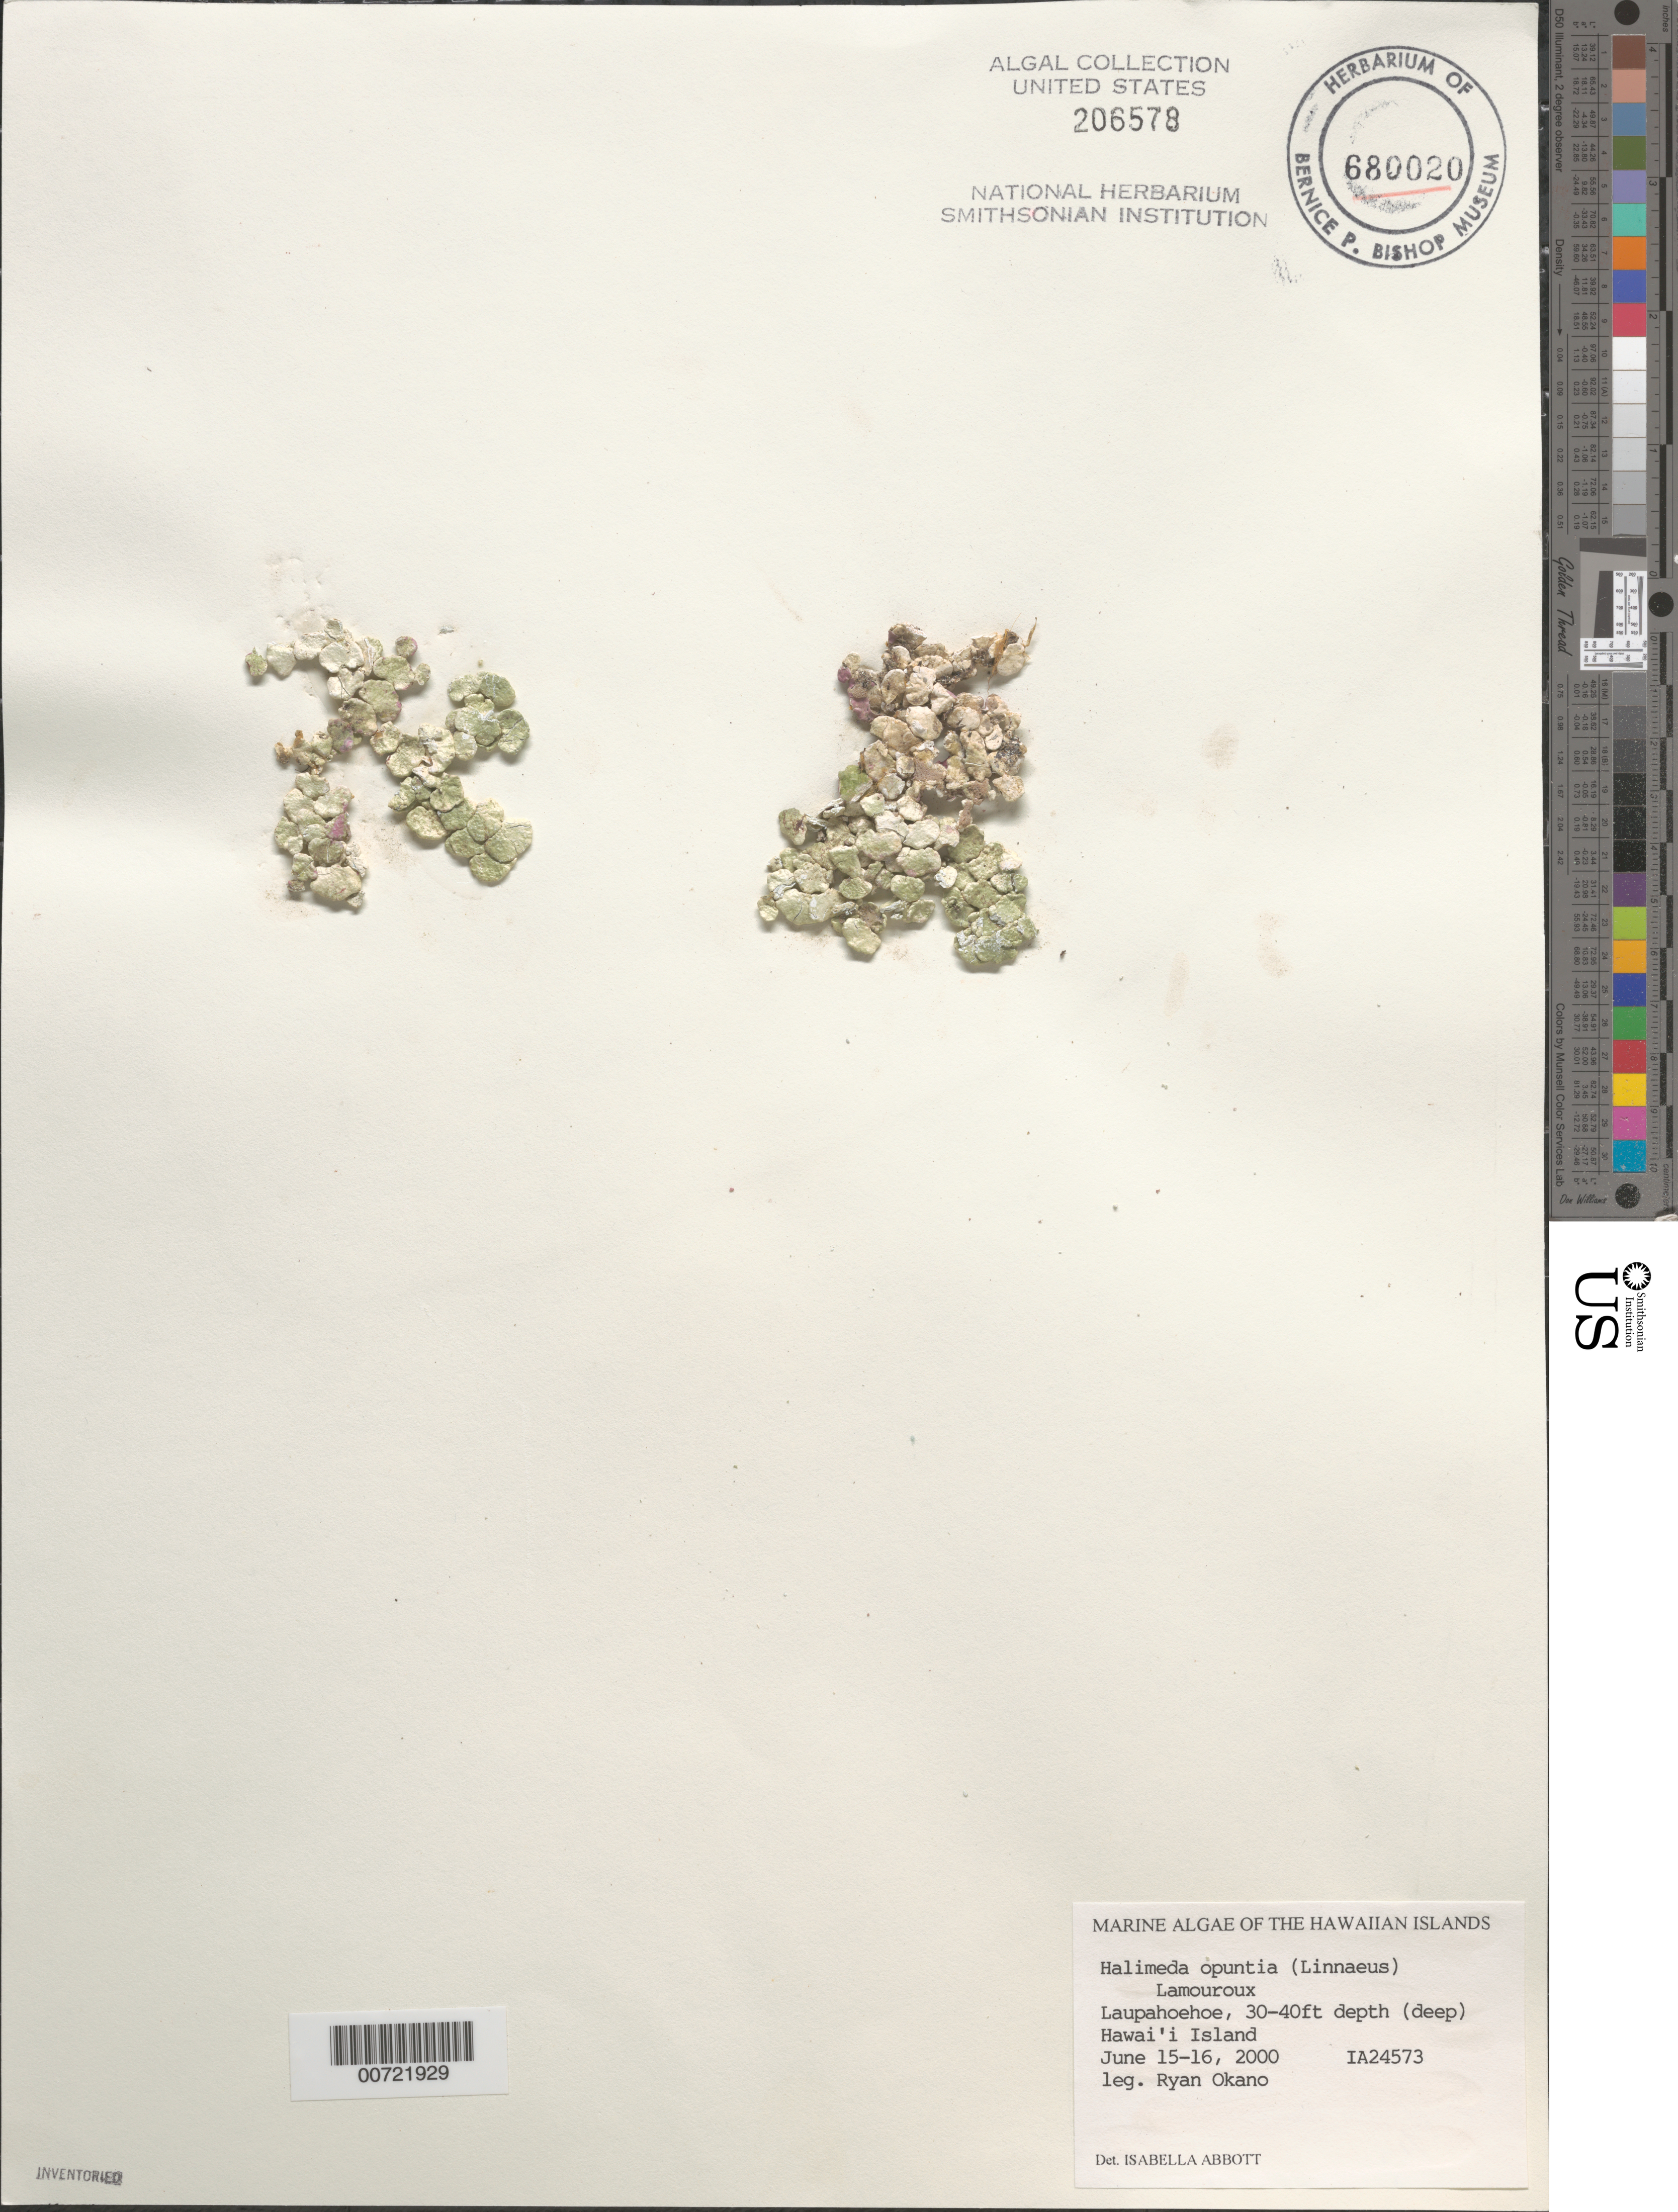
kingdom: Plantae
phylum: Chlorophyta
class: Ulvophyceae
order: Bryopsidales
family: Halimedaceae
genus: Halimeda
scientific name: Halimeda opuntia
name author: (L.) J.V.Lamouroux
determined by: Abbott, Isabella A.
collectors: R. Okano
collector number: IAA 24573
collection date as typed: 15 Jun 2000 and 16 Jun 2000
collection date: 2000-06-15,2000-06-16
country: United States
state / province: Hawaii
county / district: Hawaii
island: Hawaii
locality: Laupahoehoe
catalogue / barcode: US 206578